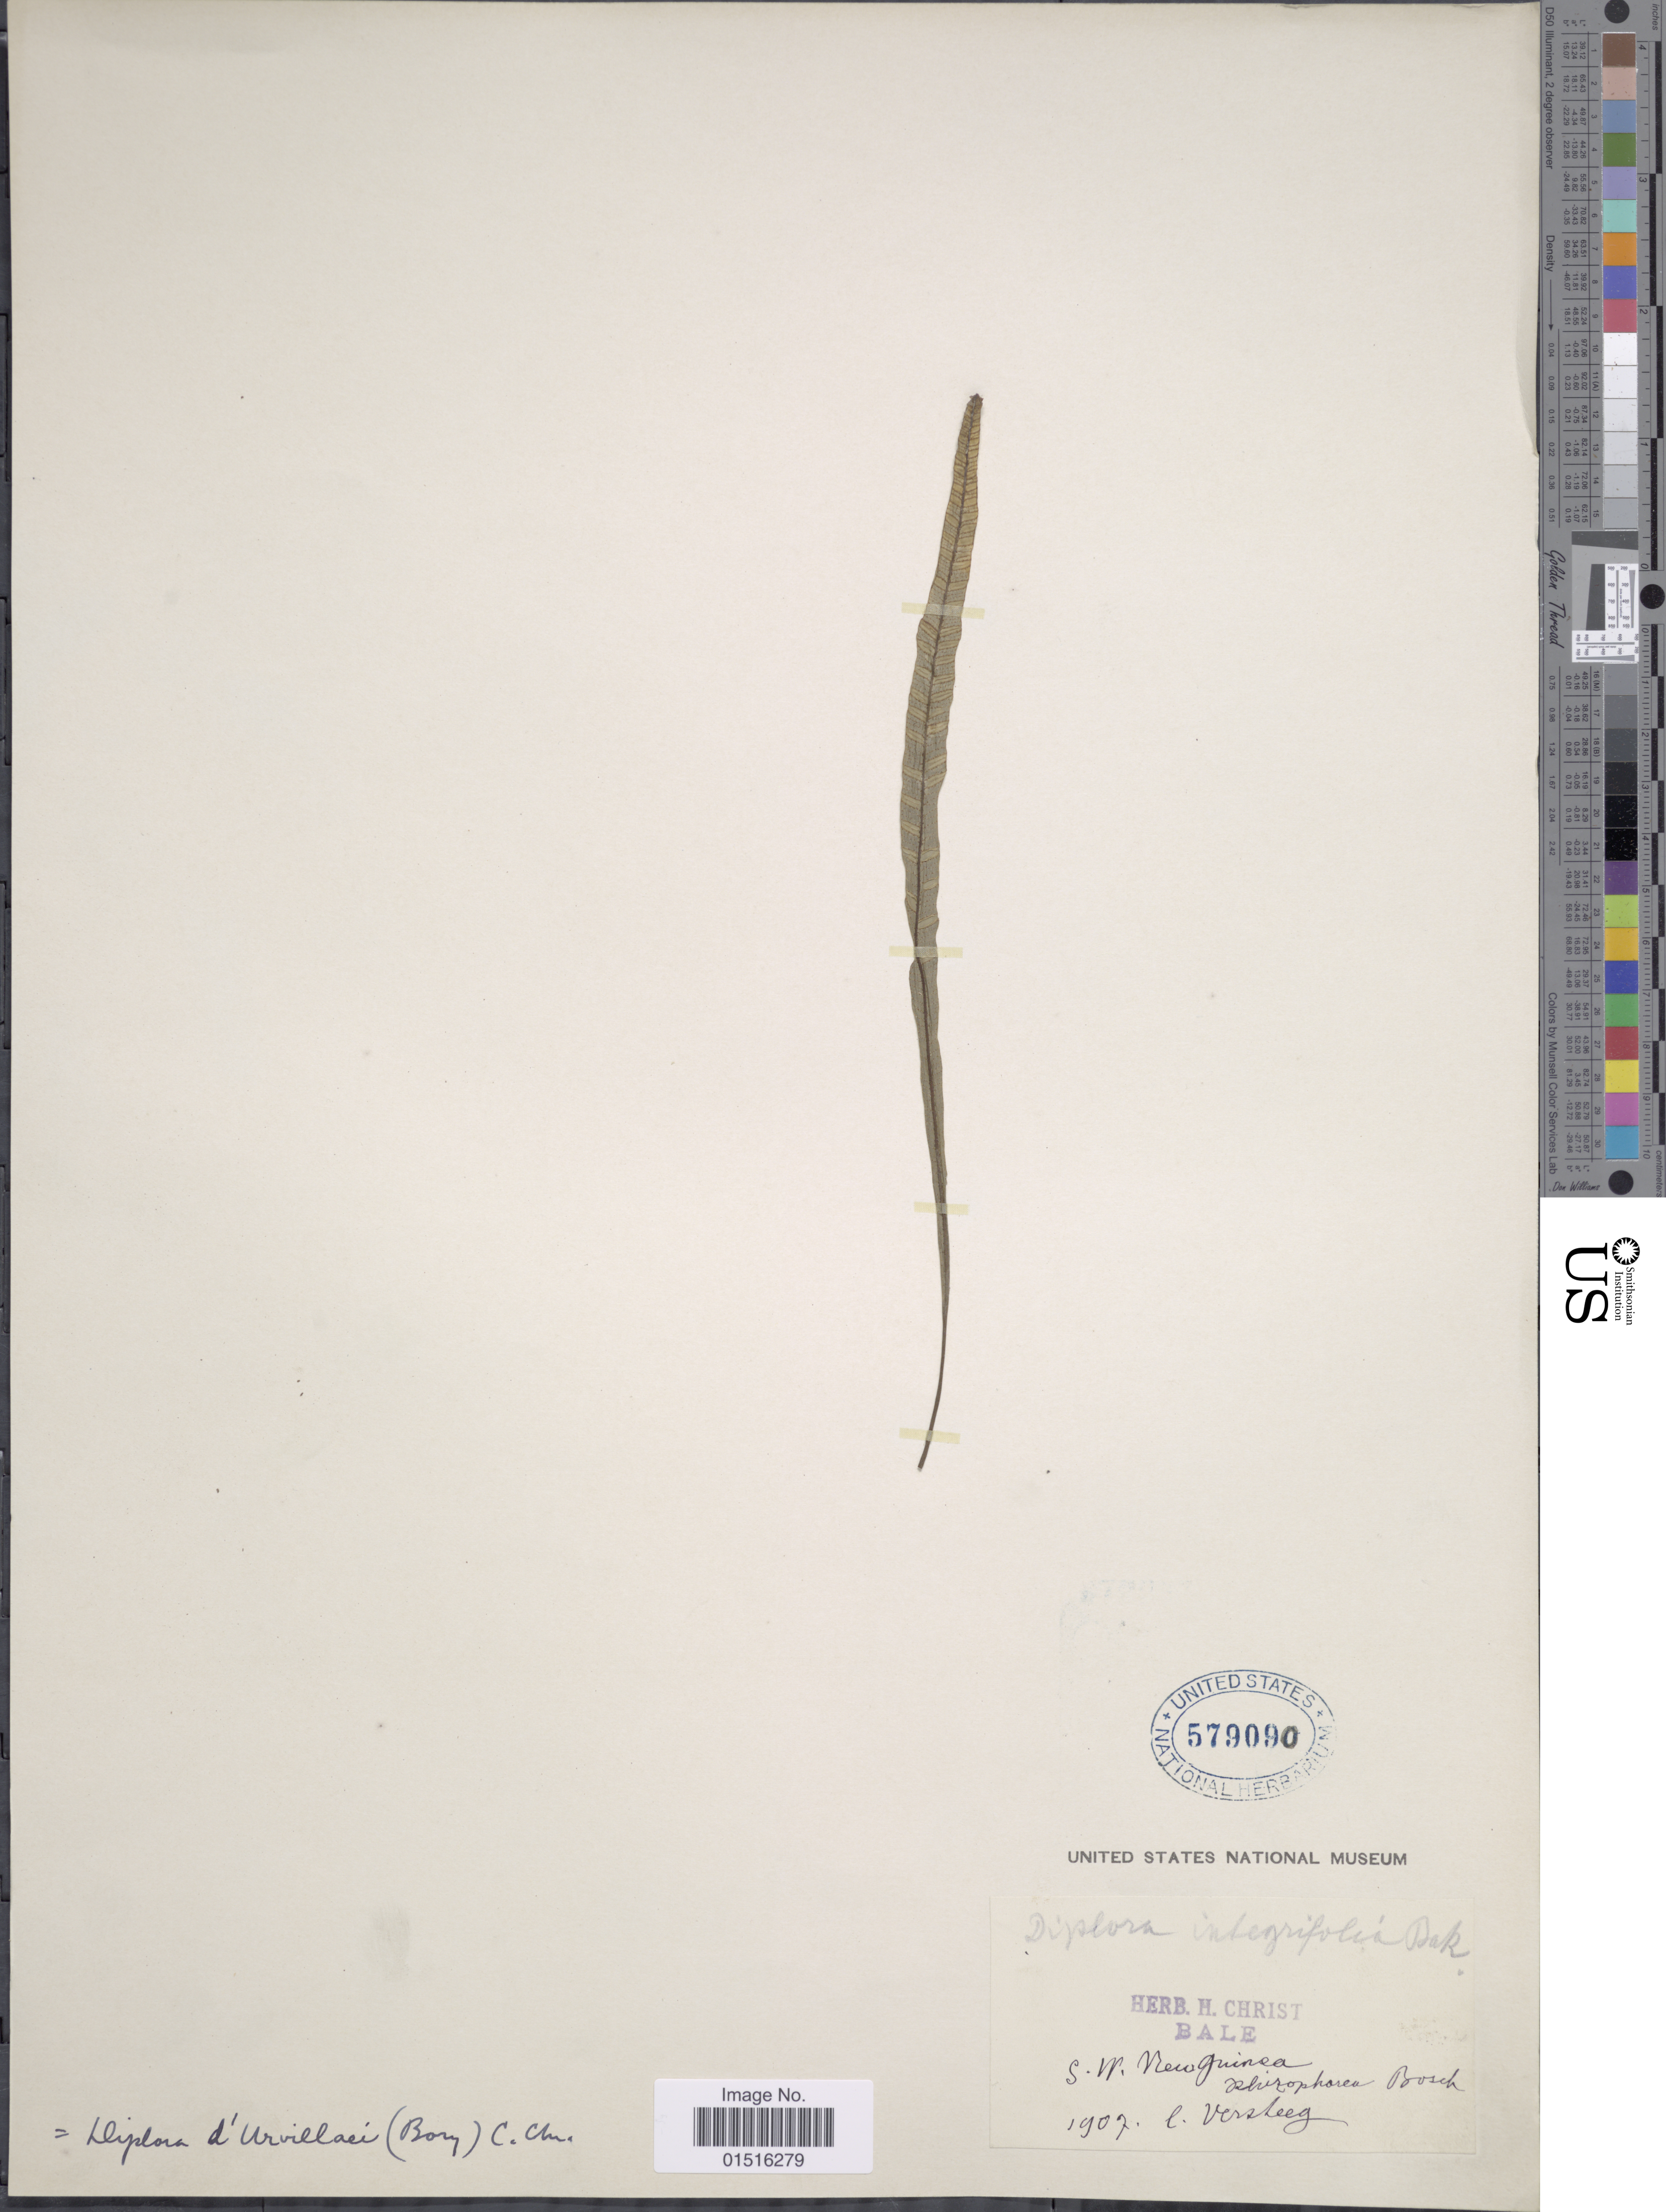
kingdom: Plantae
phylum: Tracheophyta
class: Polypodiopsida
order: Polypodiales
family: Aspleniaceae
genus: Asplenium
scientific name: Asplenium d'urvillei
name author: (Bory) C. Chr.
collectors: C. Versteeg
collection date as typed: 1907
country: Papua New Guinea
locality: S.W. New Guinea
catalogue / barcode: US 579090